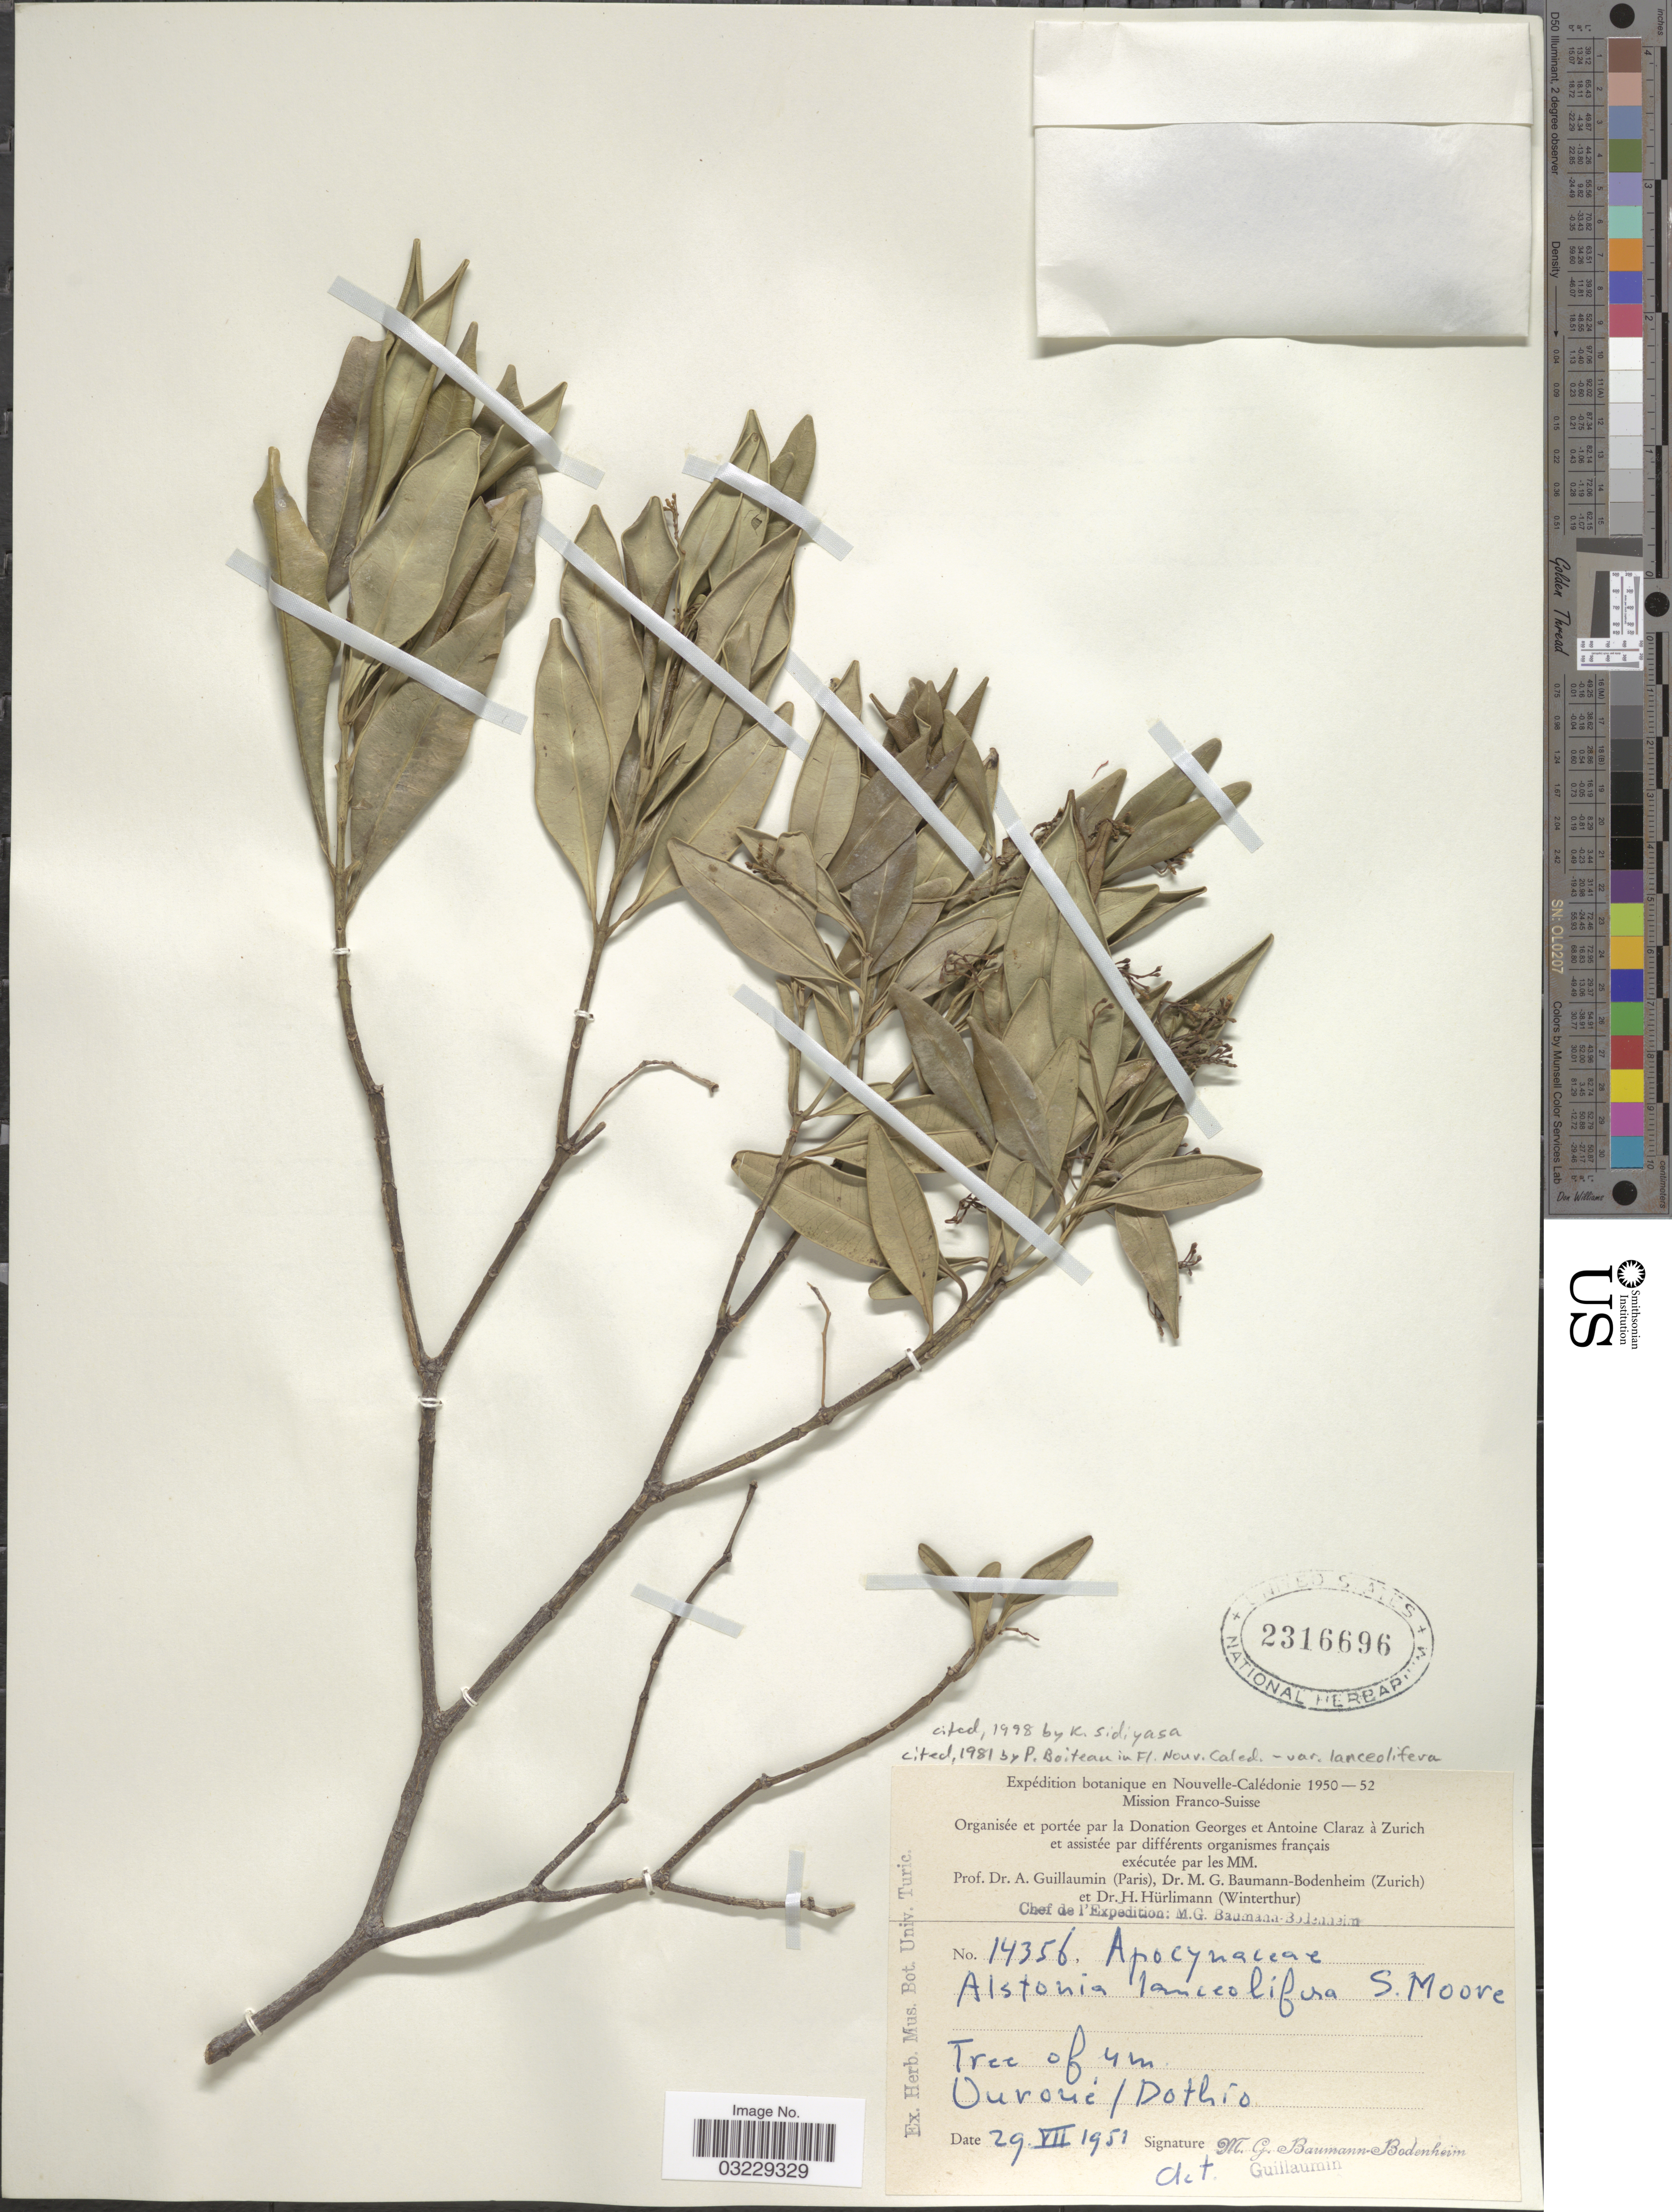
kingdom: Plantae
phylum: Tracheophyta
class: Magnoliopsida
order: Gentianales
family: Apocynaceae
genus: Alstonia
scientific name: Alstonia lanceolifera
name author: S. Moore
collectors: M. G. Baumann-Bodenheim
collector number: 14356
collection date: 1951-07-29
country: New Caledonia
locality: Ouroué/ Dothio.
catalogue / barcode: US 2316696